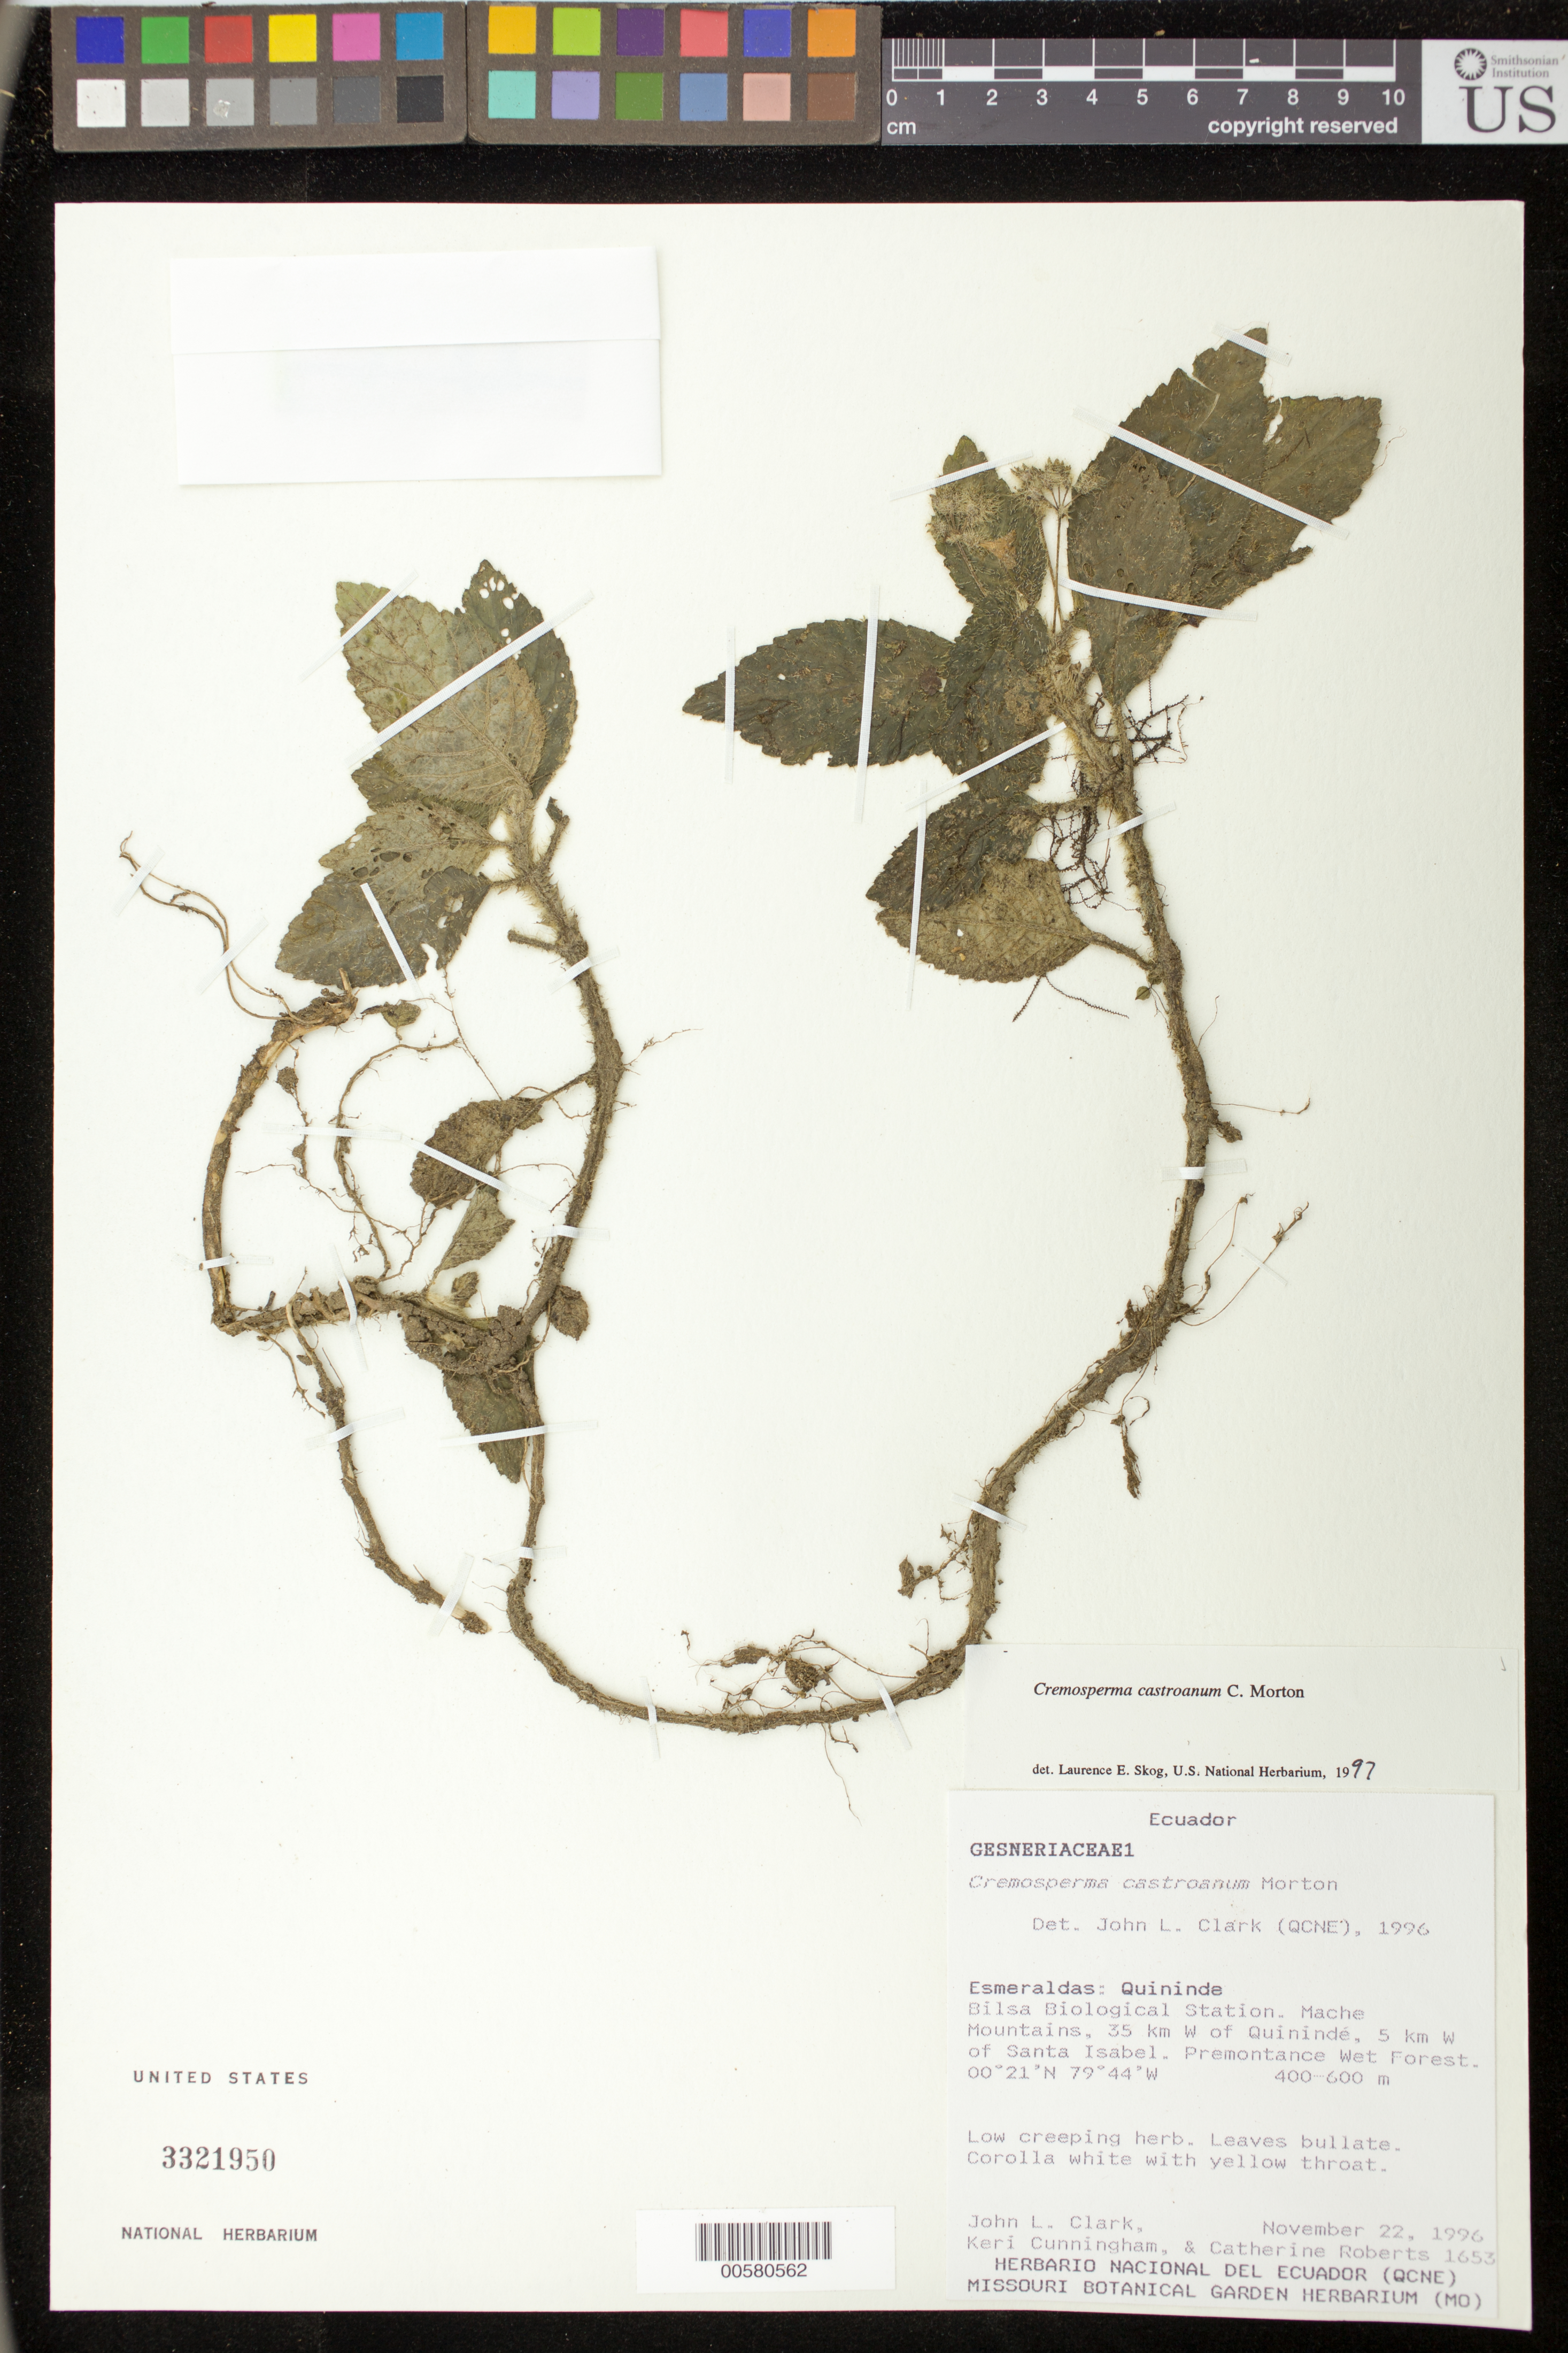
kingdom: Plantae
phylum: Tracheophyta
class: Magnoliopsida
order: Lamiales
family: Gesneriaceae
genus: Cremosperma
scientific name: Cremosperma castroanum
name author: C.V. Morton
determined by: Skog, Laurence E.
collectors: J. L. Clark, K. Cunningham & C. Roberts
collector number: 1653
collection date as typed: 22 Nov 1995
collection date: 1995-11-22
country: Ecuador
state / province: Esmeraldas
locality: Quininde: Bilsa Biological Station, Mache Mountains, 35 km W of Quinindé, 5 km W of Santa Isabel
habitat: Premontane wet forest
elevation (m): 400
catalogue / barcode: US 3321950